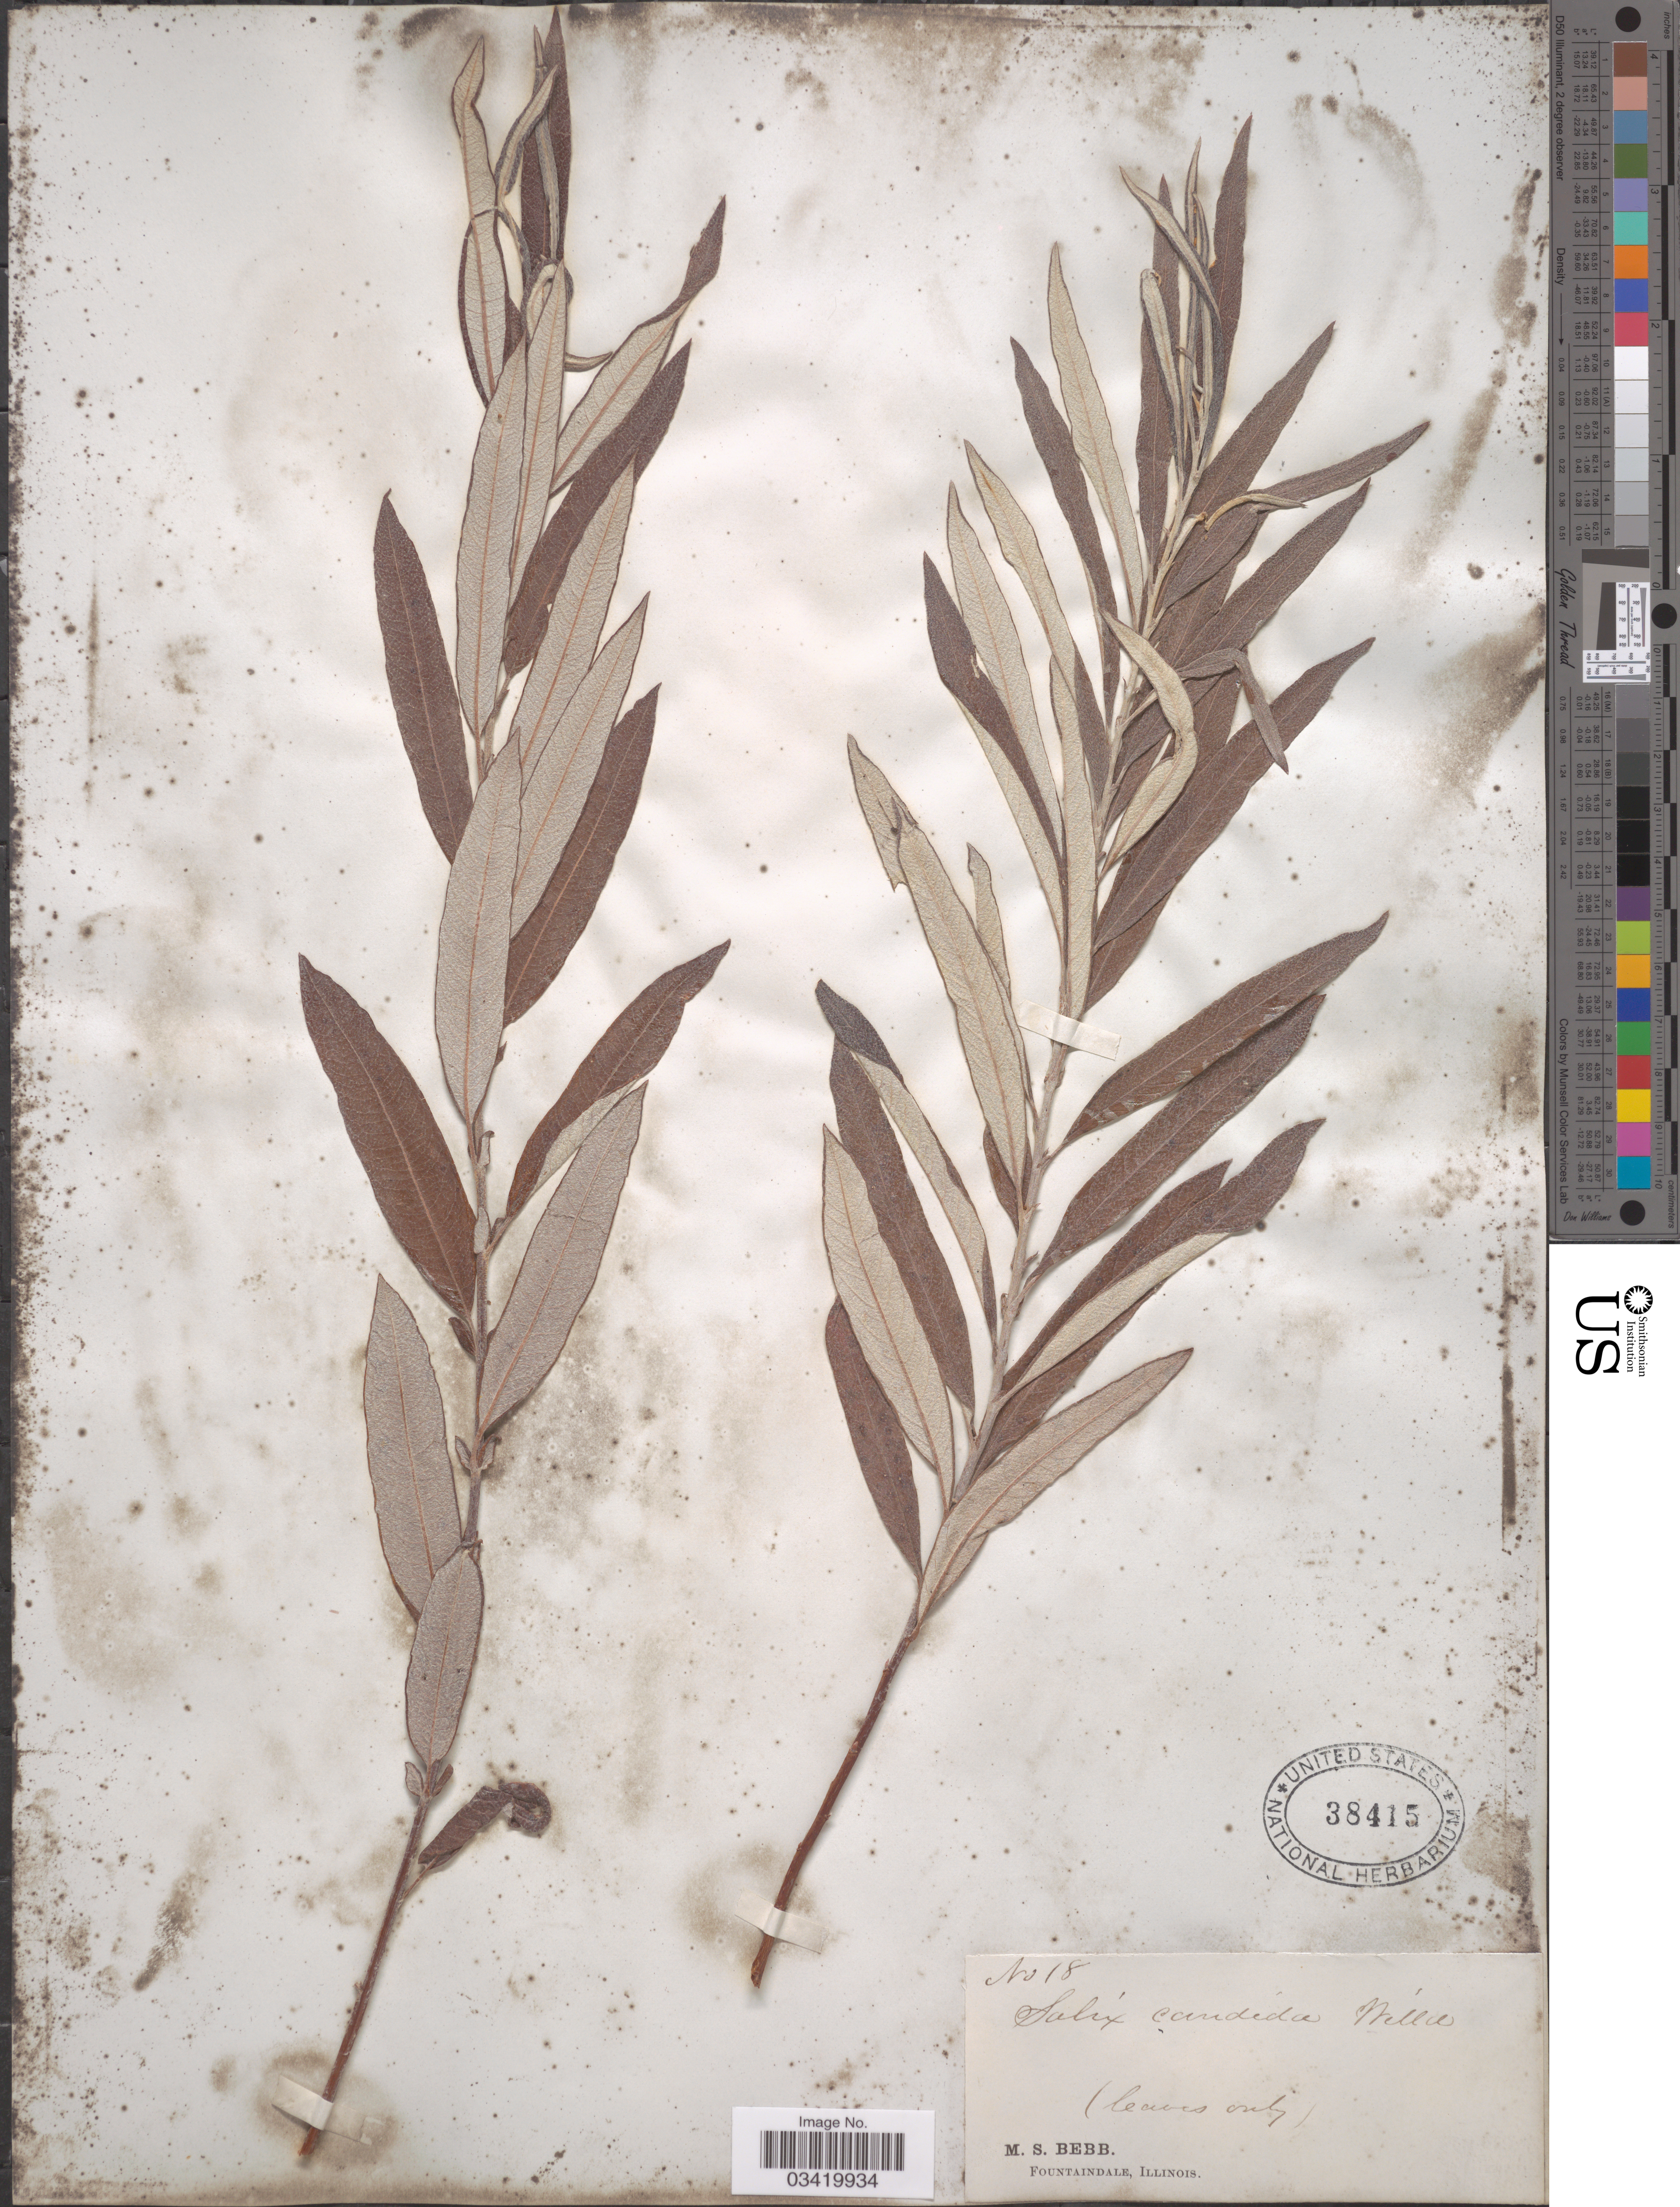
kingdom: Plantae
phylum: Tracheophyta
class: Magnoliopsida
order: Malpighiales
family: Salicaceae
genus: Salix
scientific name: Salix candida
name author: Flüggé ex Willd.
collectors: M. Bebb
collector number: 18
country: United States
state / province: Illinois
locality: Fountaindale.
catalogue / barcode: US 38415